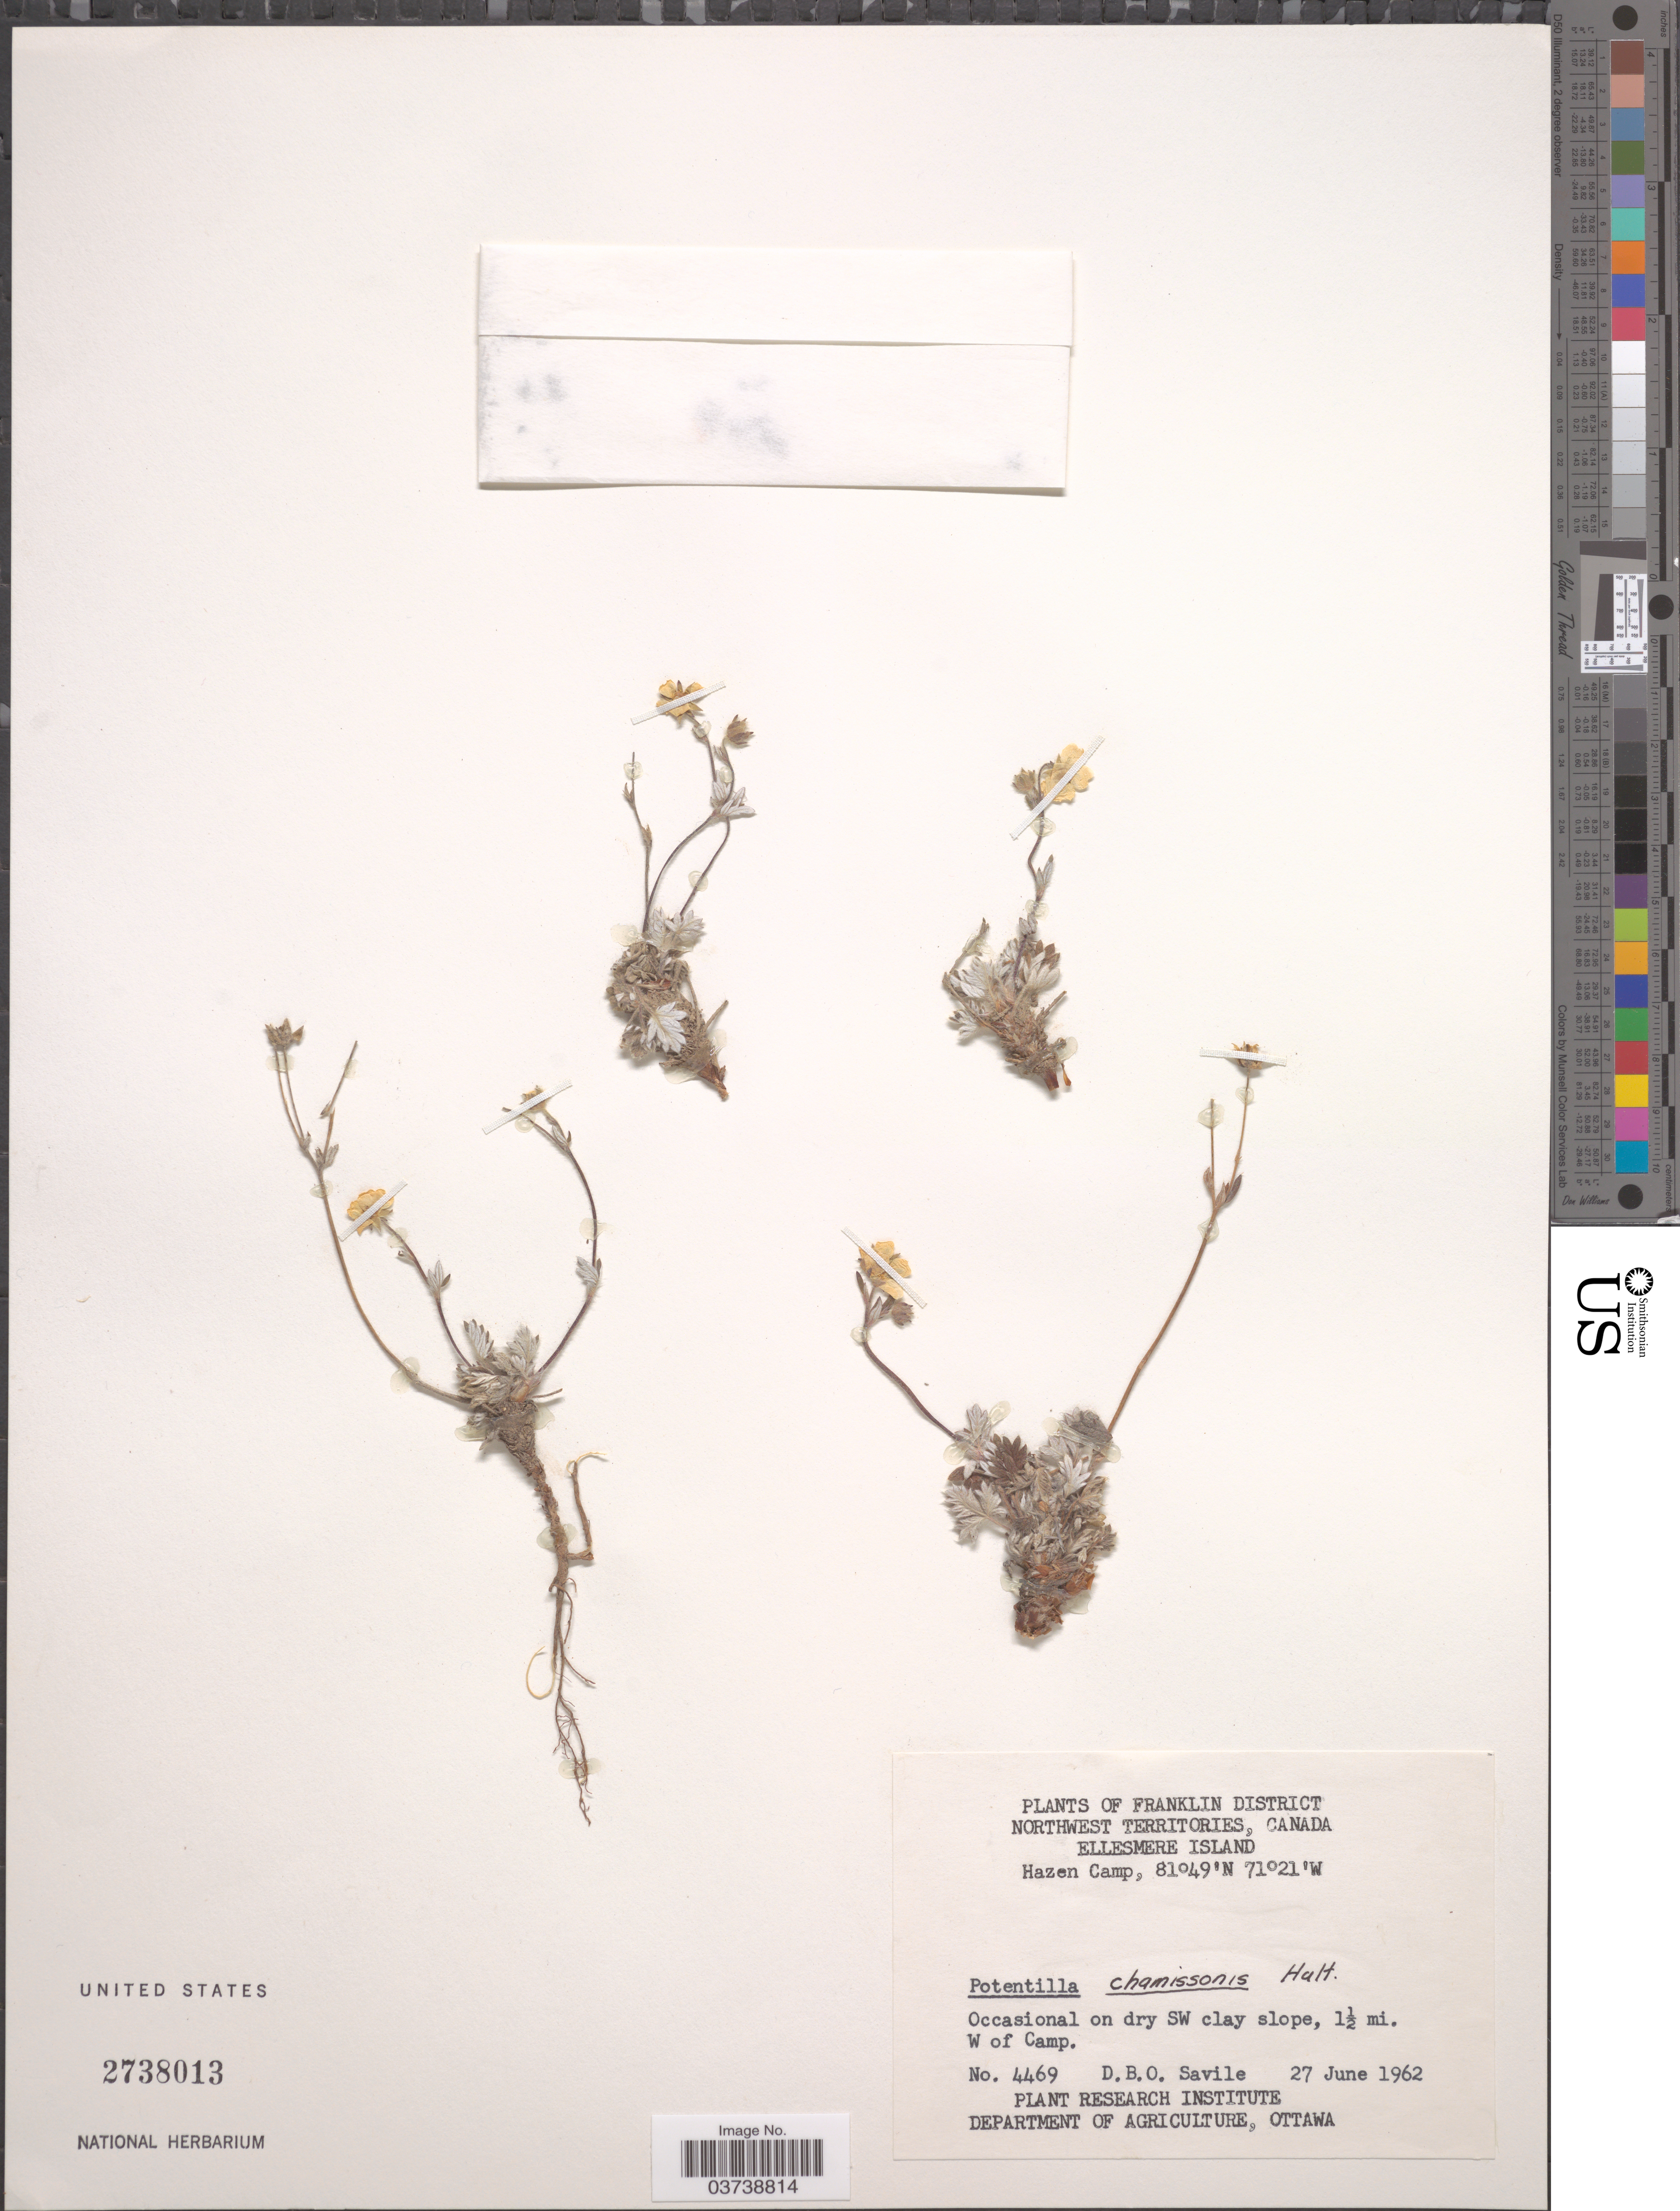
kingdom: Plantae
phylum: Tracheophyta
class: Magnoliopsida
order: Rosales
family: Rosaceae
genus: Potentilla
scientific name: Potentilla chamissonis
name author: Hultén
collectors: D. Savile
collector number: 4469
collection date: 1962-06-27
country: Canada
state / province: Northwest Territories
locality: Franklin District. Ellesmere Island. Hazen Camp. Occasional on dry SW clay slope, 1½ mi. W of Camp.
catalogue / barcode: US 2738013